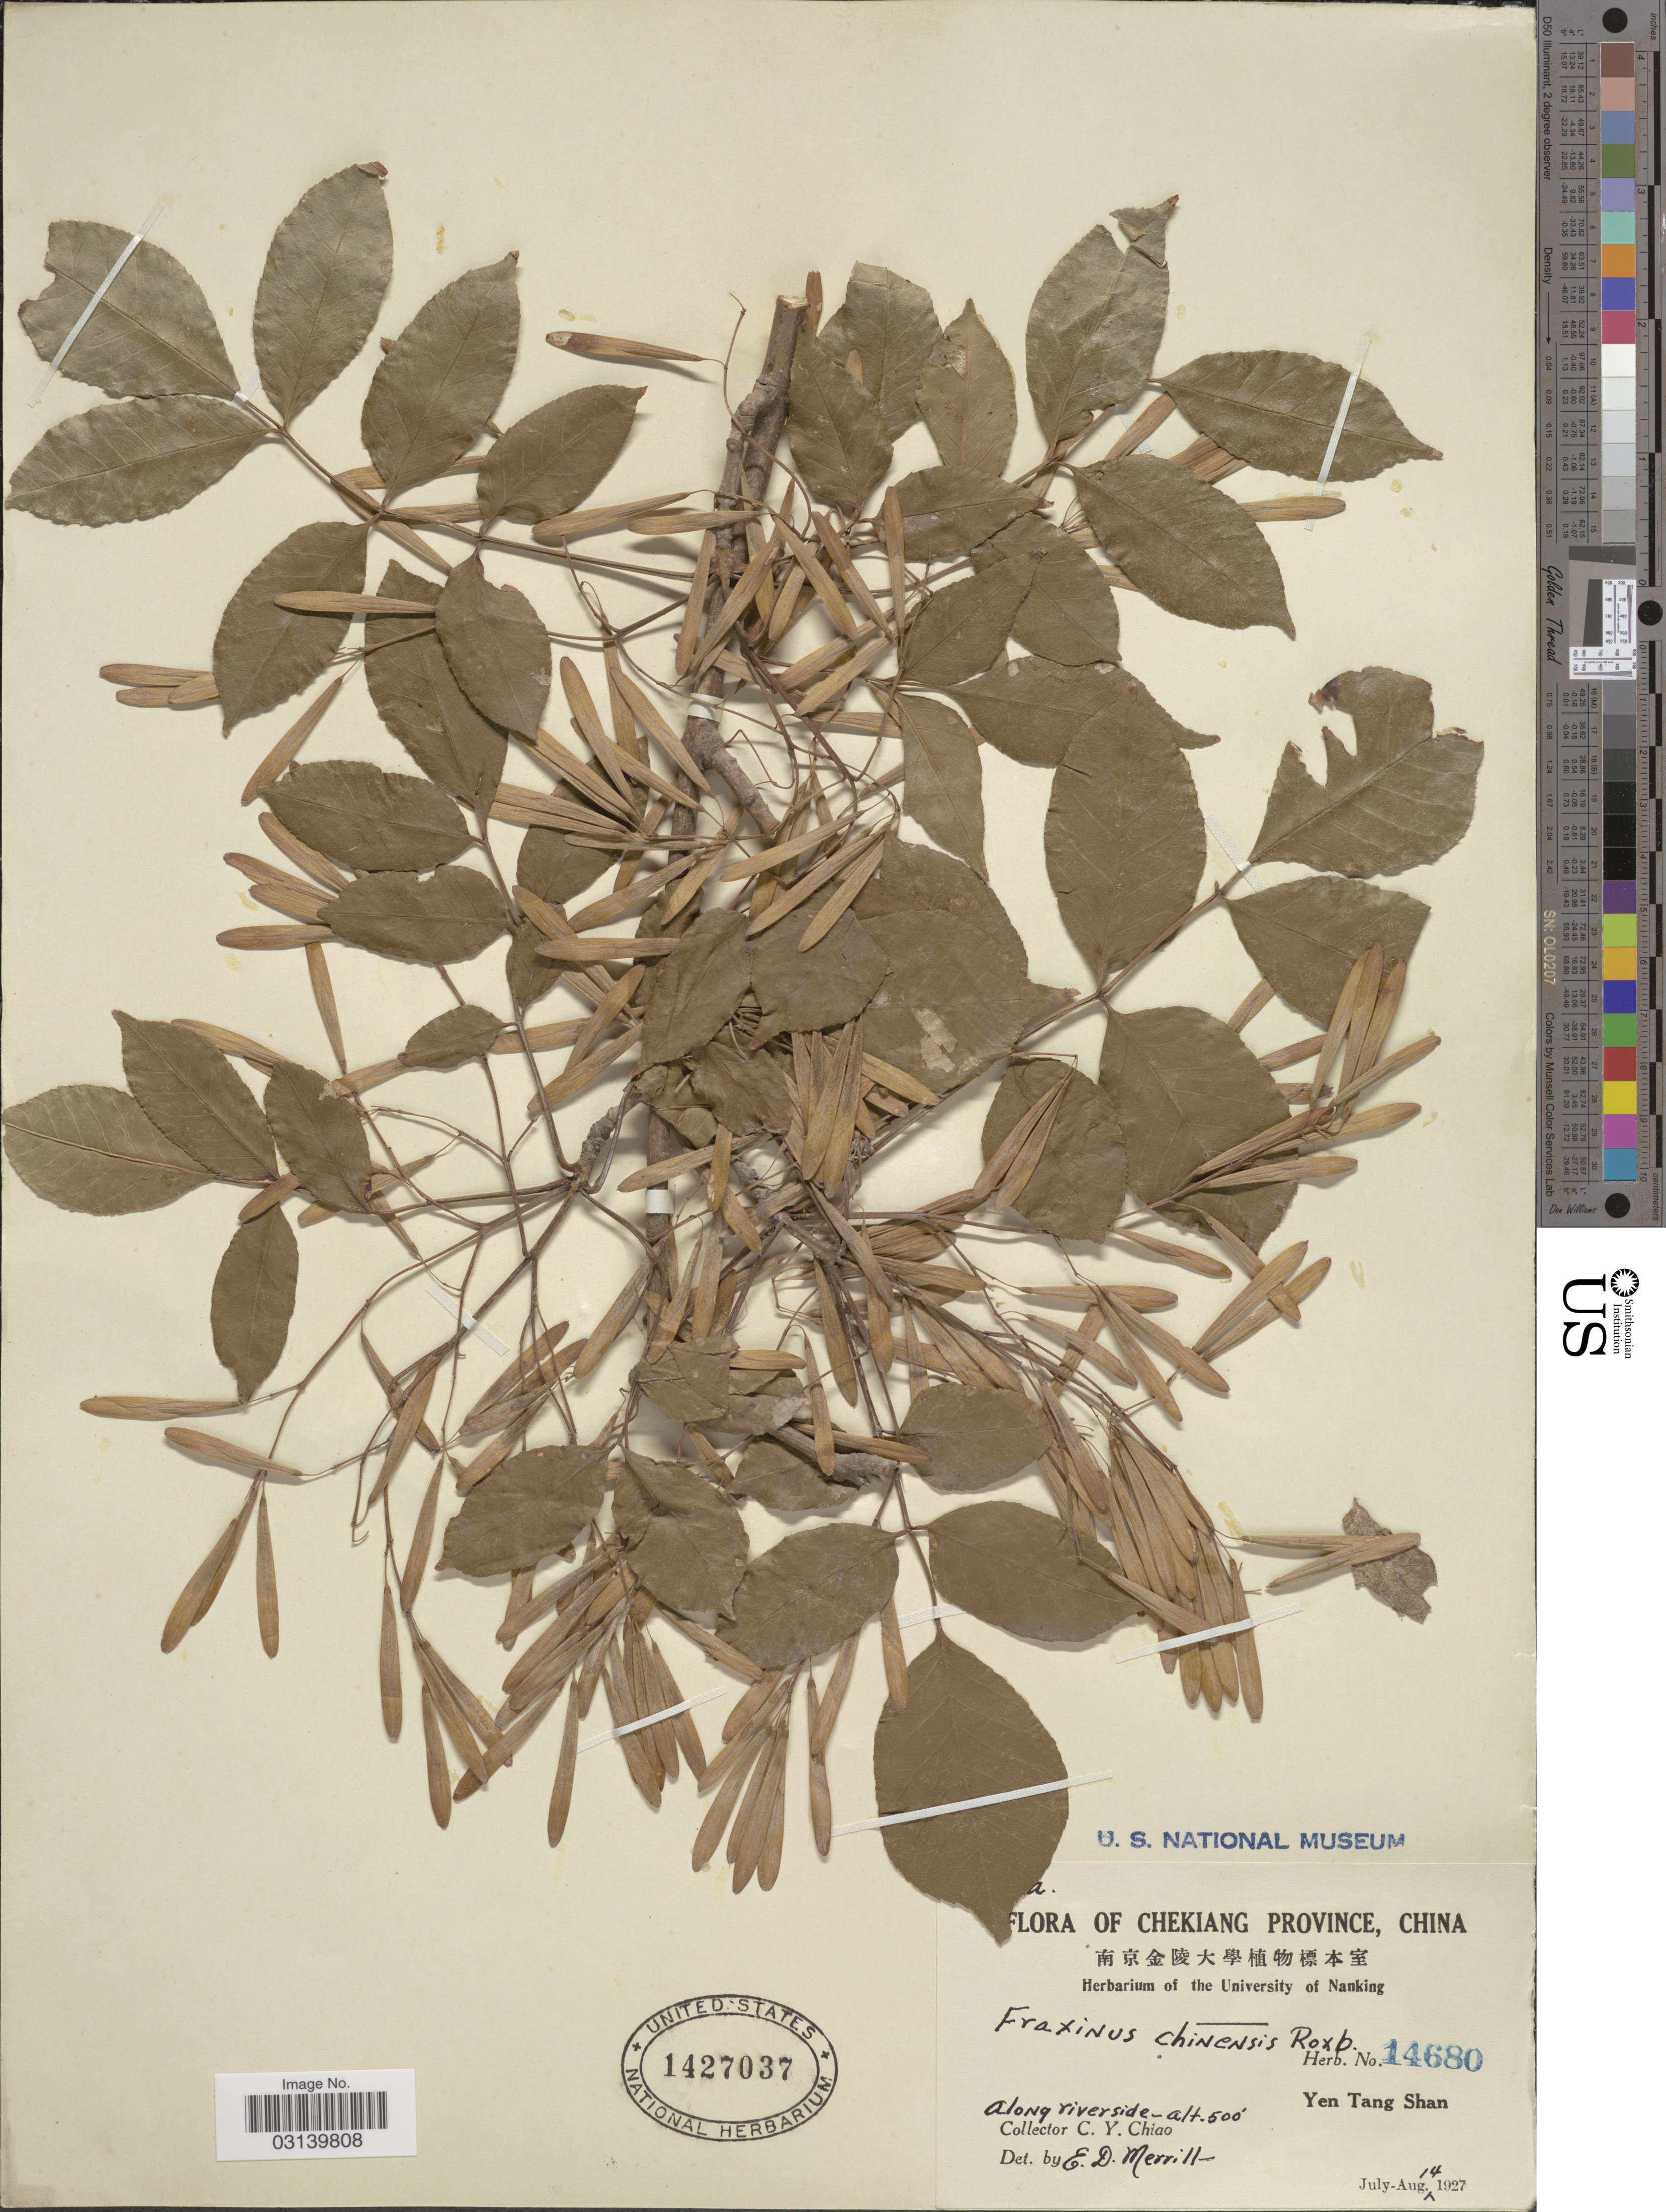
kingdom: Plantae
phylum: Tracheophyta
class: Magnoliopsida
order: Lamiales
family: Oleaceae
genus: Fraxinus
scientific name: Fraxinus chinensis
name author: Roxb.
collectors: C. Y. Chiao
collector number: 14680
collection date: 1927-08-14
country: China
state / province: Zhejiang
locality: Chekiang Province. Yen Tang Shan. Along riverside.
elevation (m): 152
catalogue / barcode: US 1427037